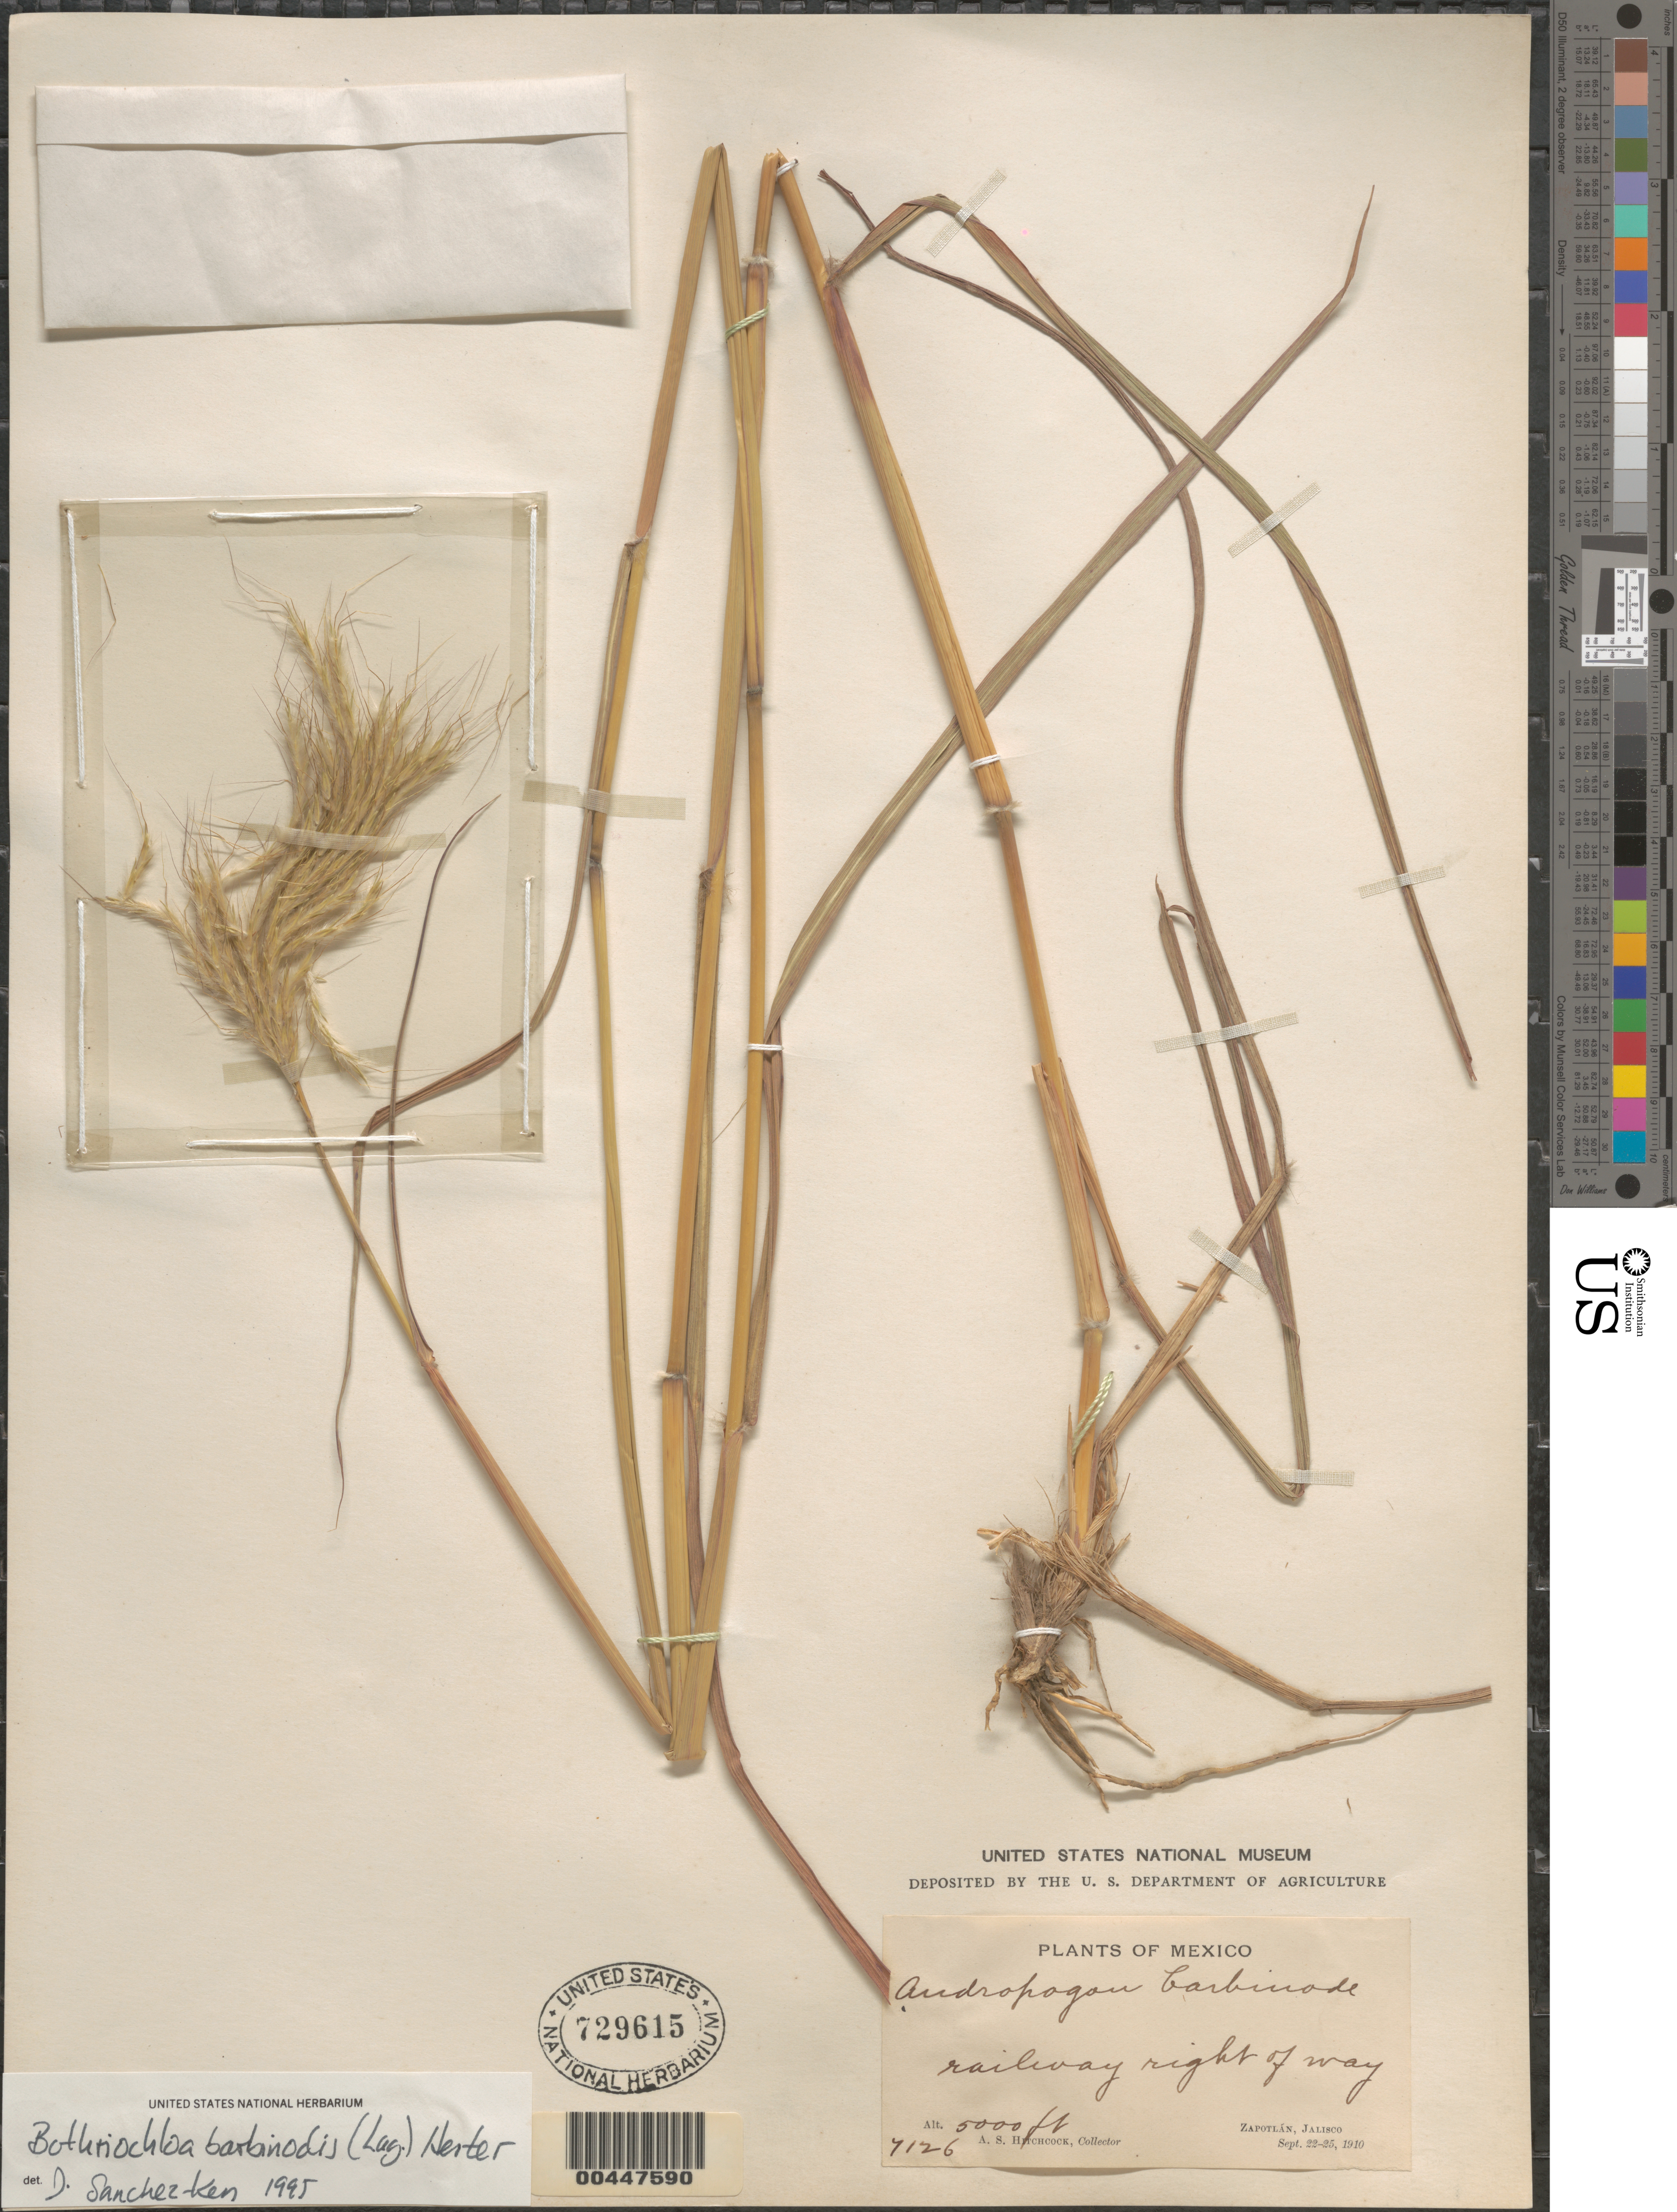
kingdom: Plantae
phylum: Tracheophyta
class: Liliopsida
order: Poales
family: Poaceae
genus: Bothriochloa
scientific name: Bothriochloa barbinodis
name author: (Lag.) Herter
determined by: Sánchez-Ken, J. G.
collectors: A. S. Hitchcock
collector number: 7126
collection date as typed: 22 Sep 1910 to 25 Sep 1910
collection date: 1910-09-22/1910-09-25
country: Mexico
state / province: Jalisco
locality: Zapotlán, railway right of way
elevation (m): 1524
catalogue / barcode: US 729615